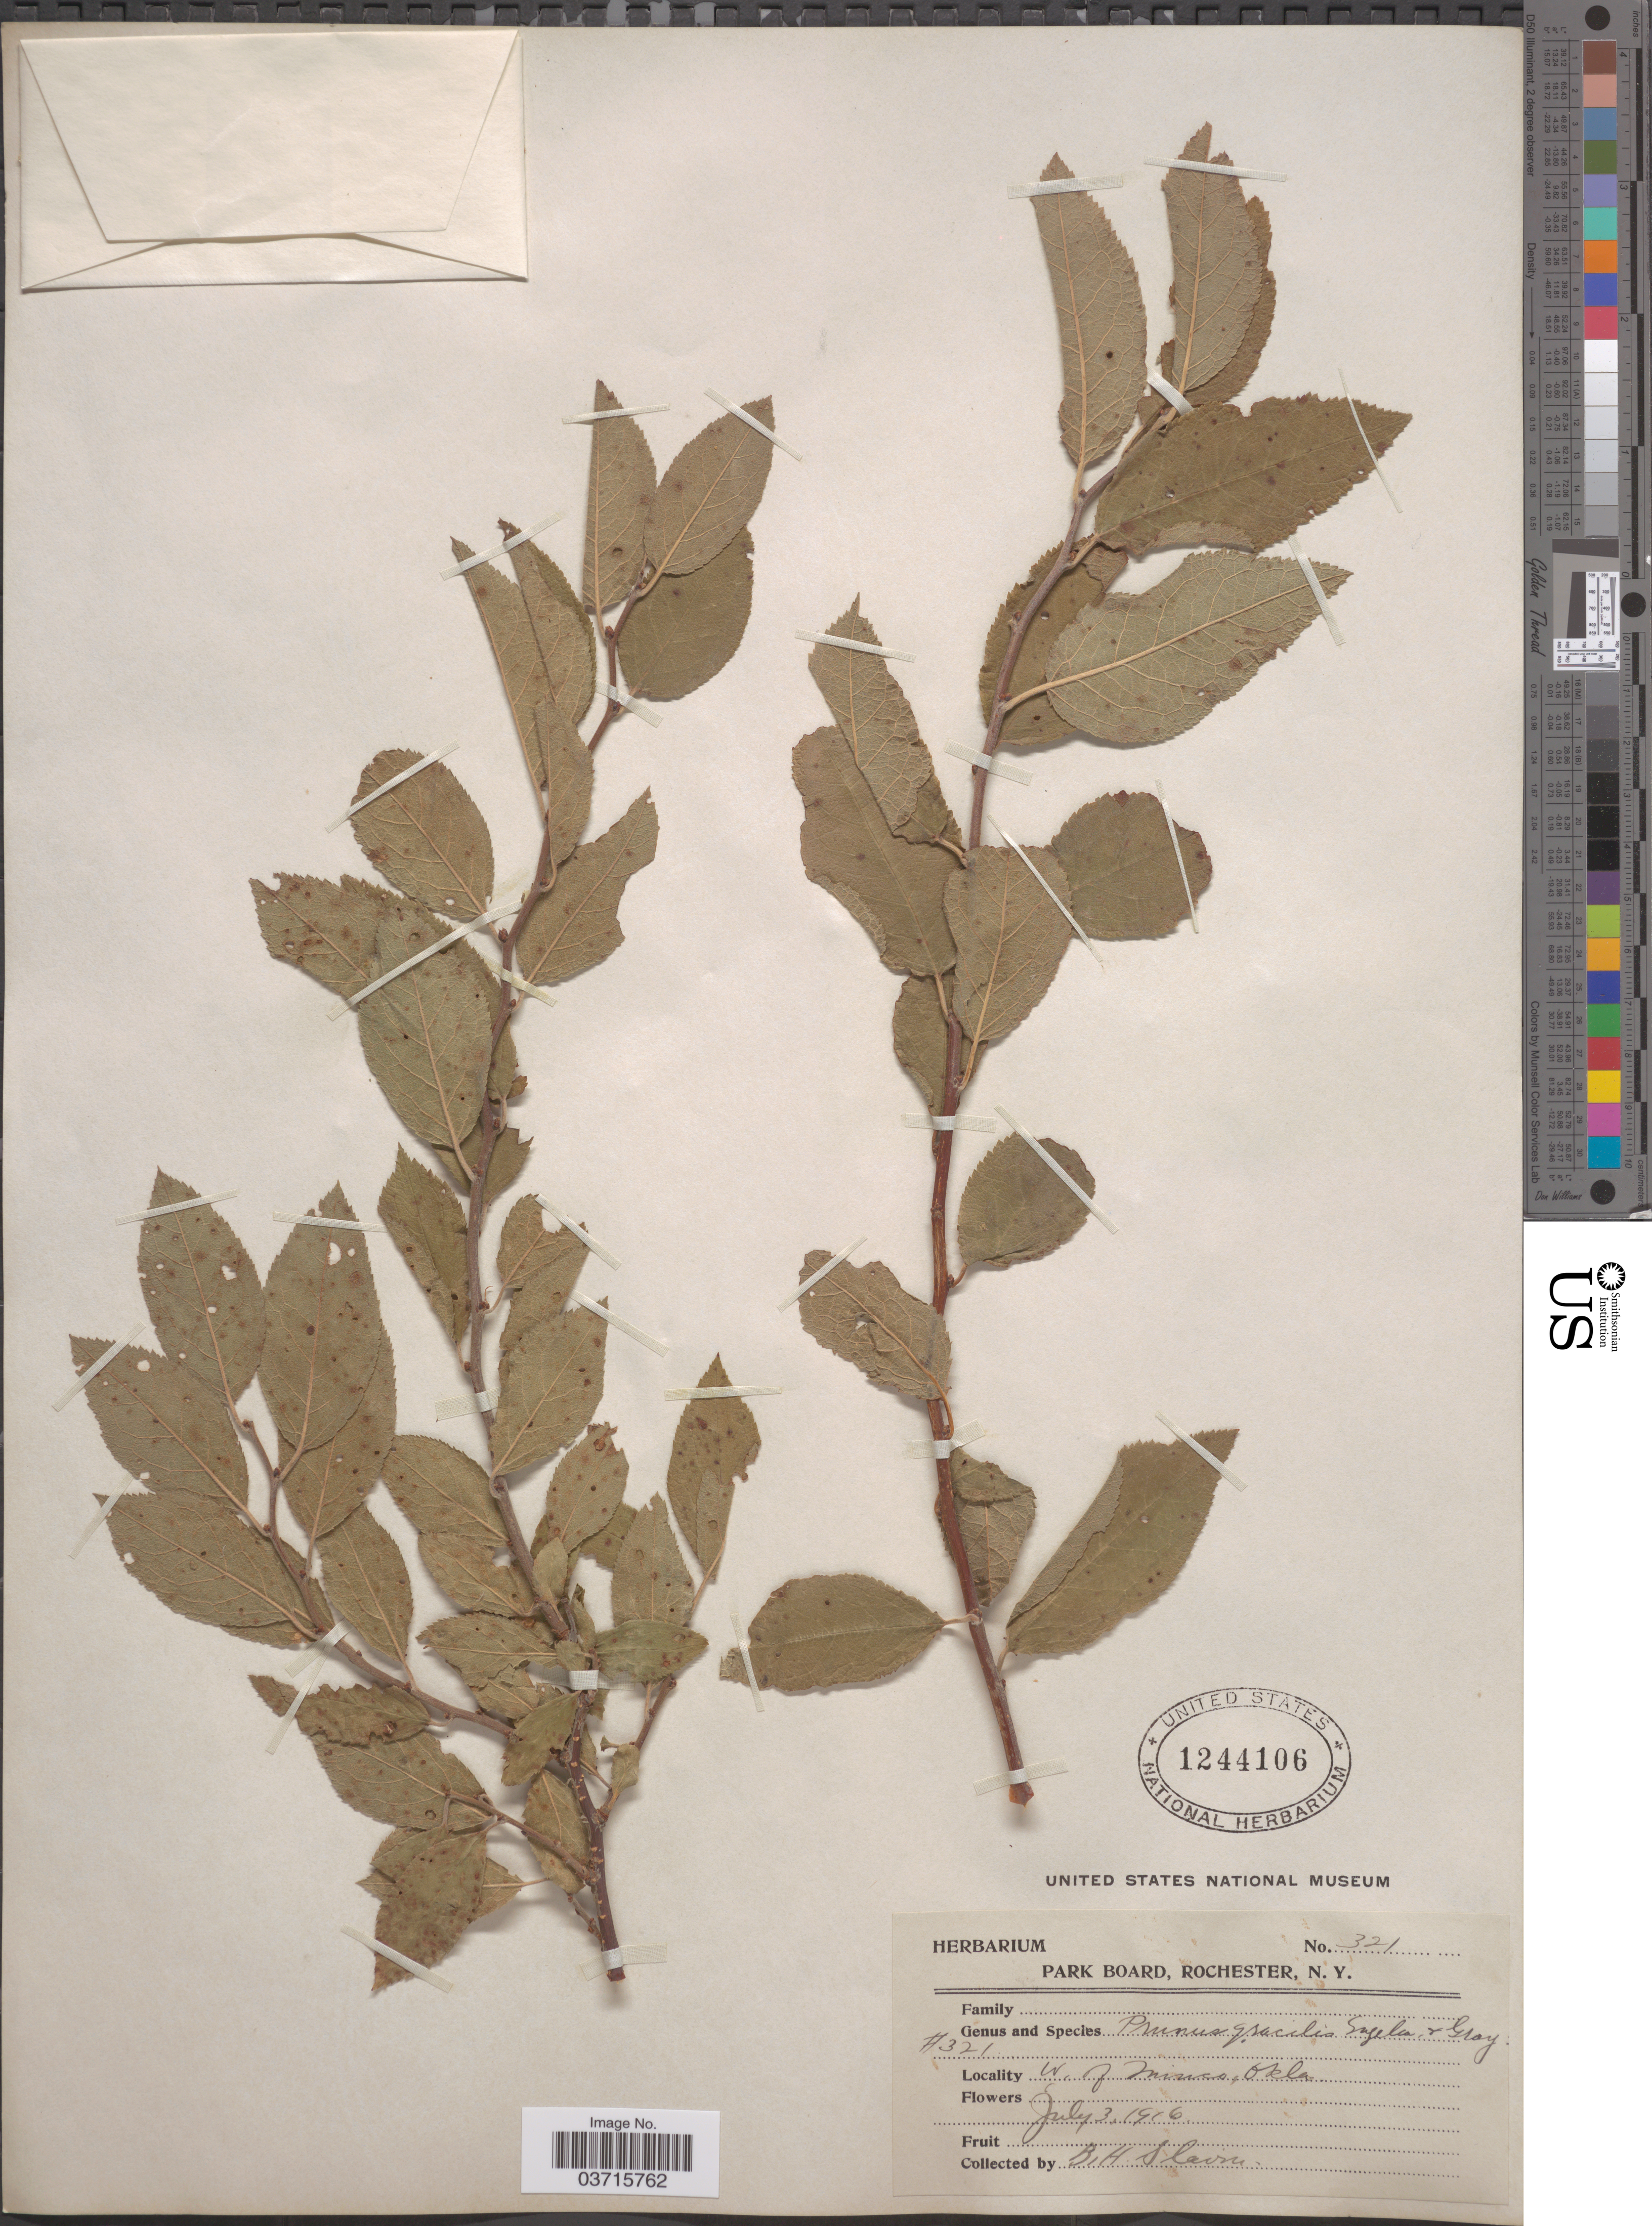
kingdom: Plantae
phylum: Tracheophyta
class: Magnoliopsida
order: Rosales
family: Rosaceae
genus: Prunus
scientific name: Prunus gracilis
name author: Engelm. & A. Gray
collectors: B. Slavin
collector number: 321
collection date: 1916-07-03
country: United States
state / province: Oklahoma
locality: W of Minco.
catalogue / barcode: US 1244106